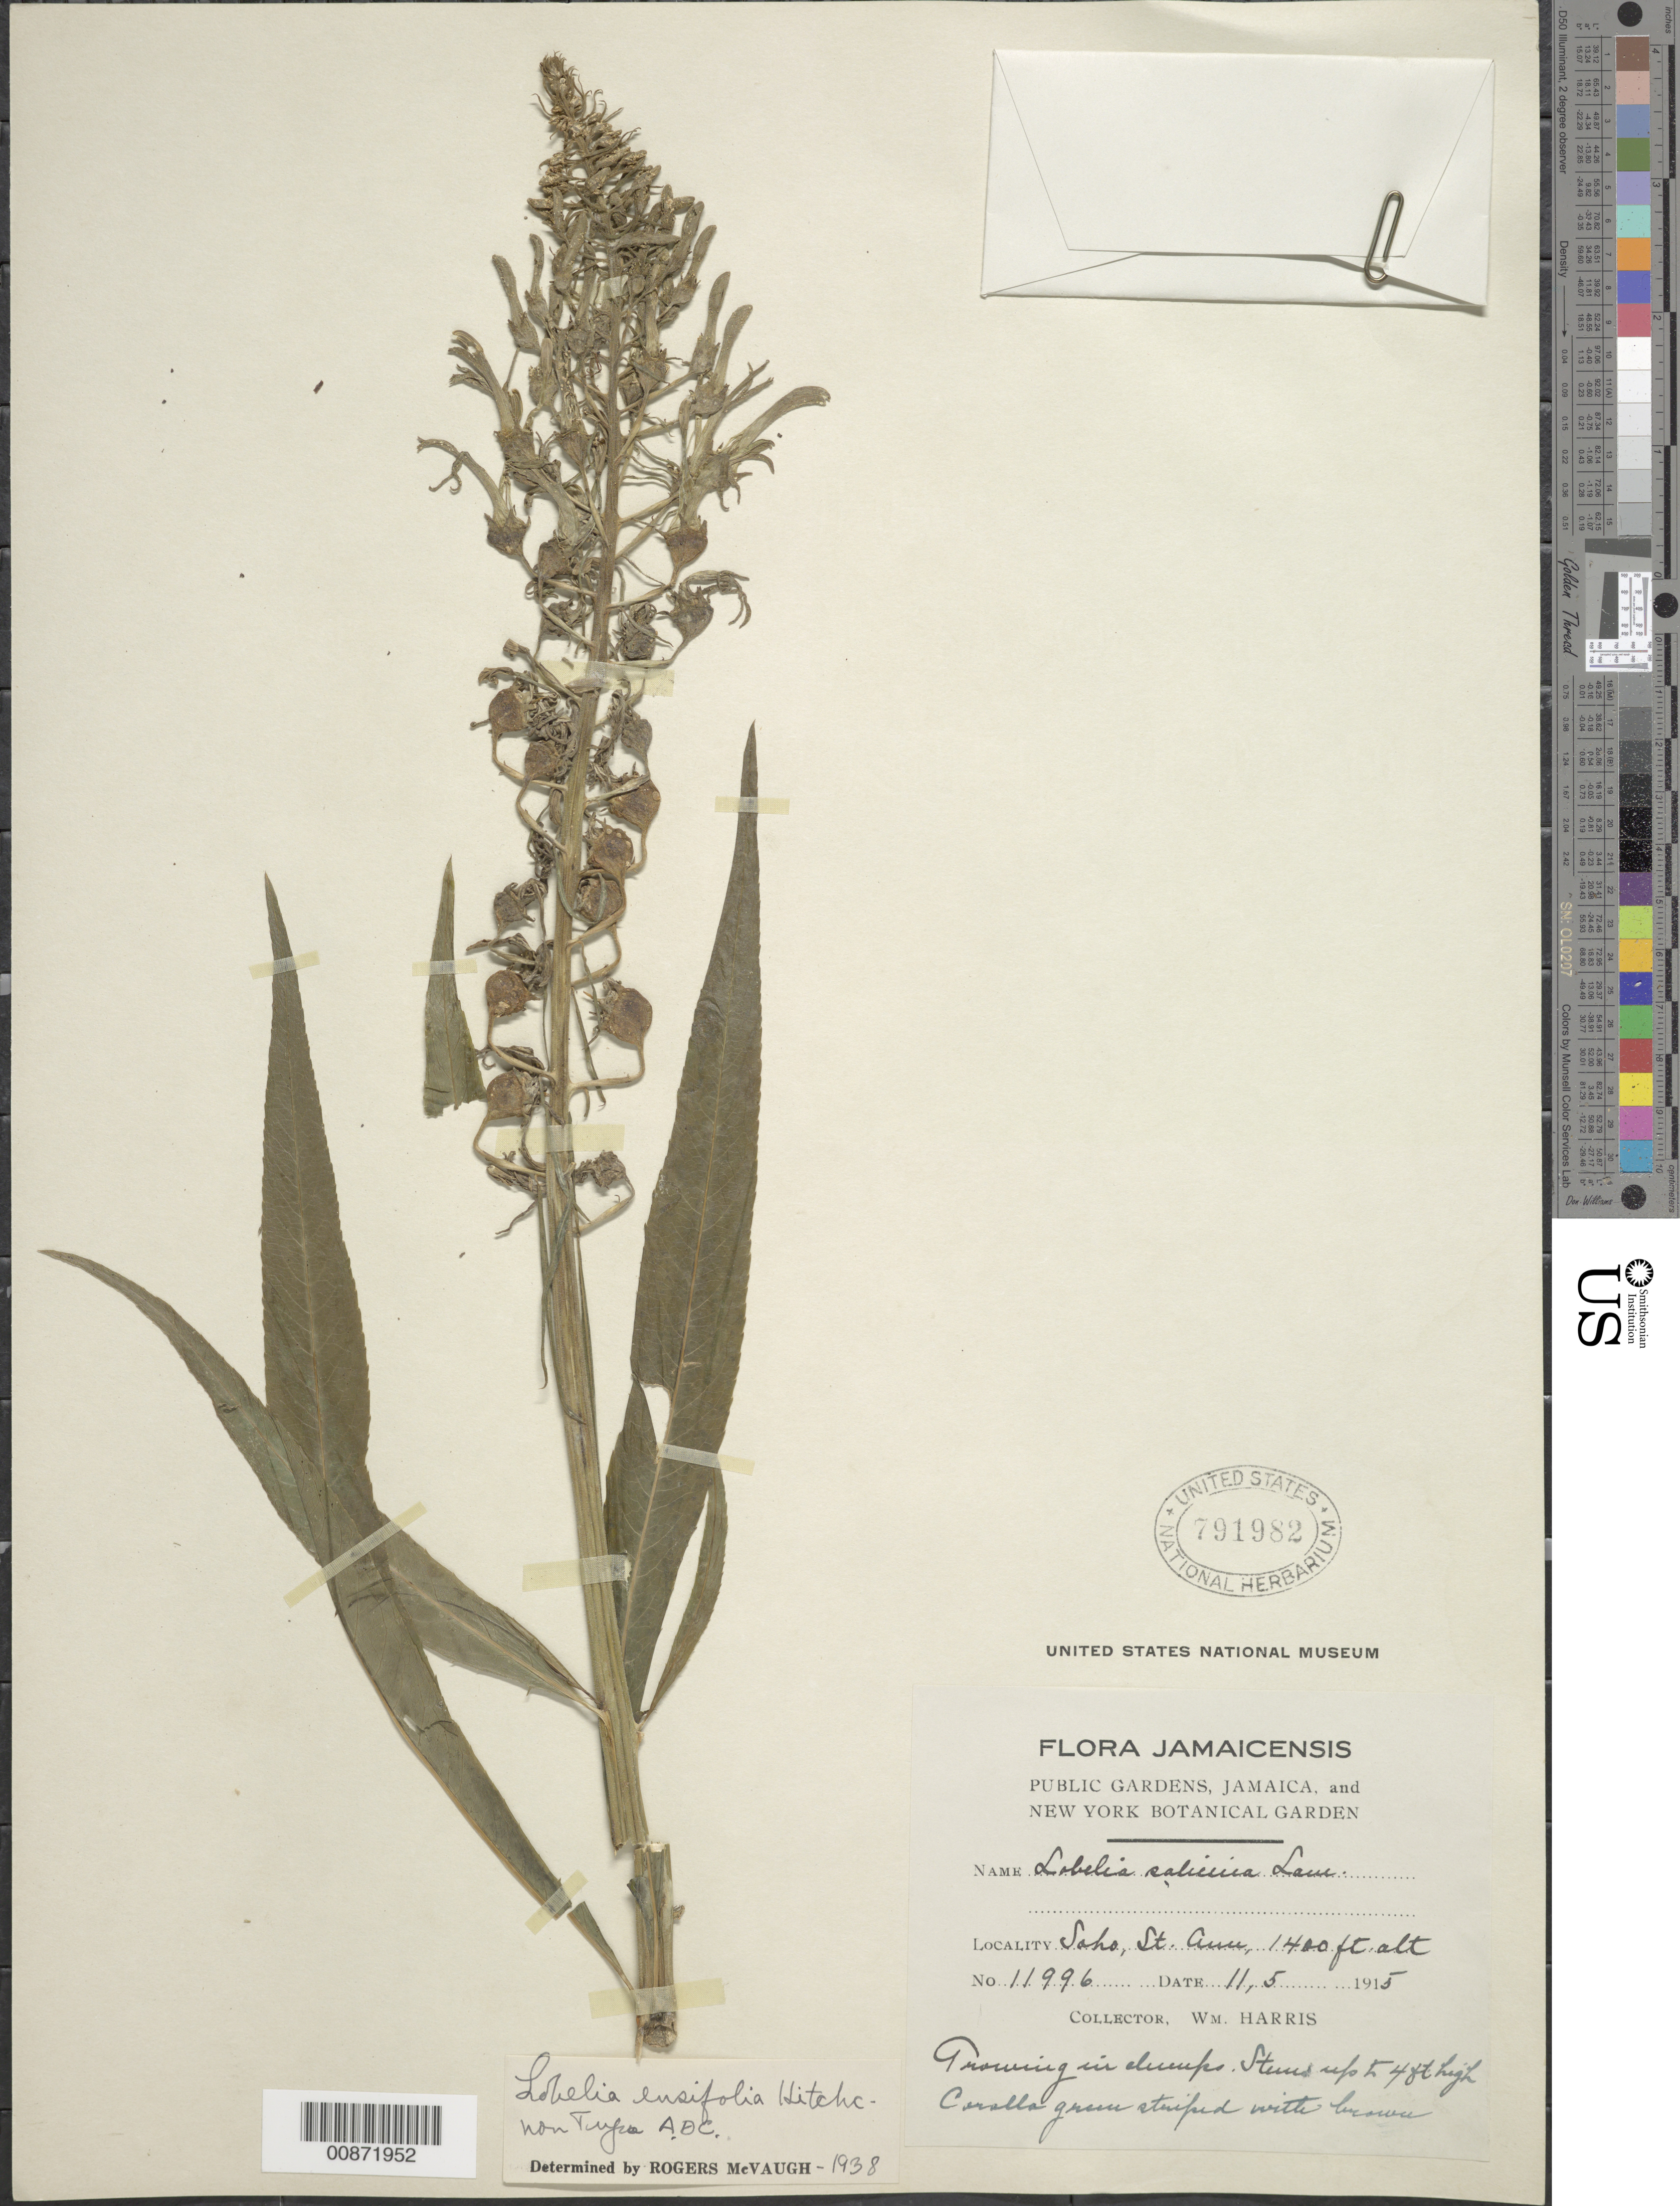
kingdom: Plantae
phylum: Tracheophyta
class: Magnoliopsida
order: Asterales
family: Campanulaceae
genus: Lobelia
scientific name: Lobelia sp.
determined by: McVaugh, R.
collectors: W. H. Harris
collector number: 11996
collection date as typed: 11 May 1915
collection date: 1915-05-11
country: Jamaica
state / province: Saint Ann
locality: Soho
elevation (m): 427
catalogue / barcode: US 791982